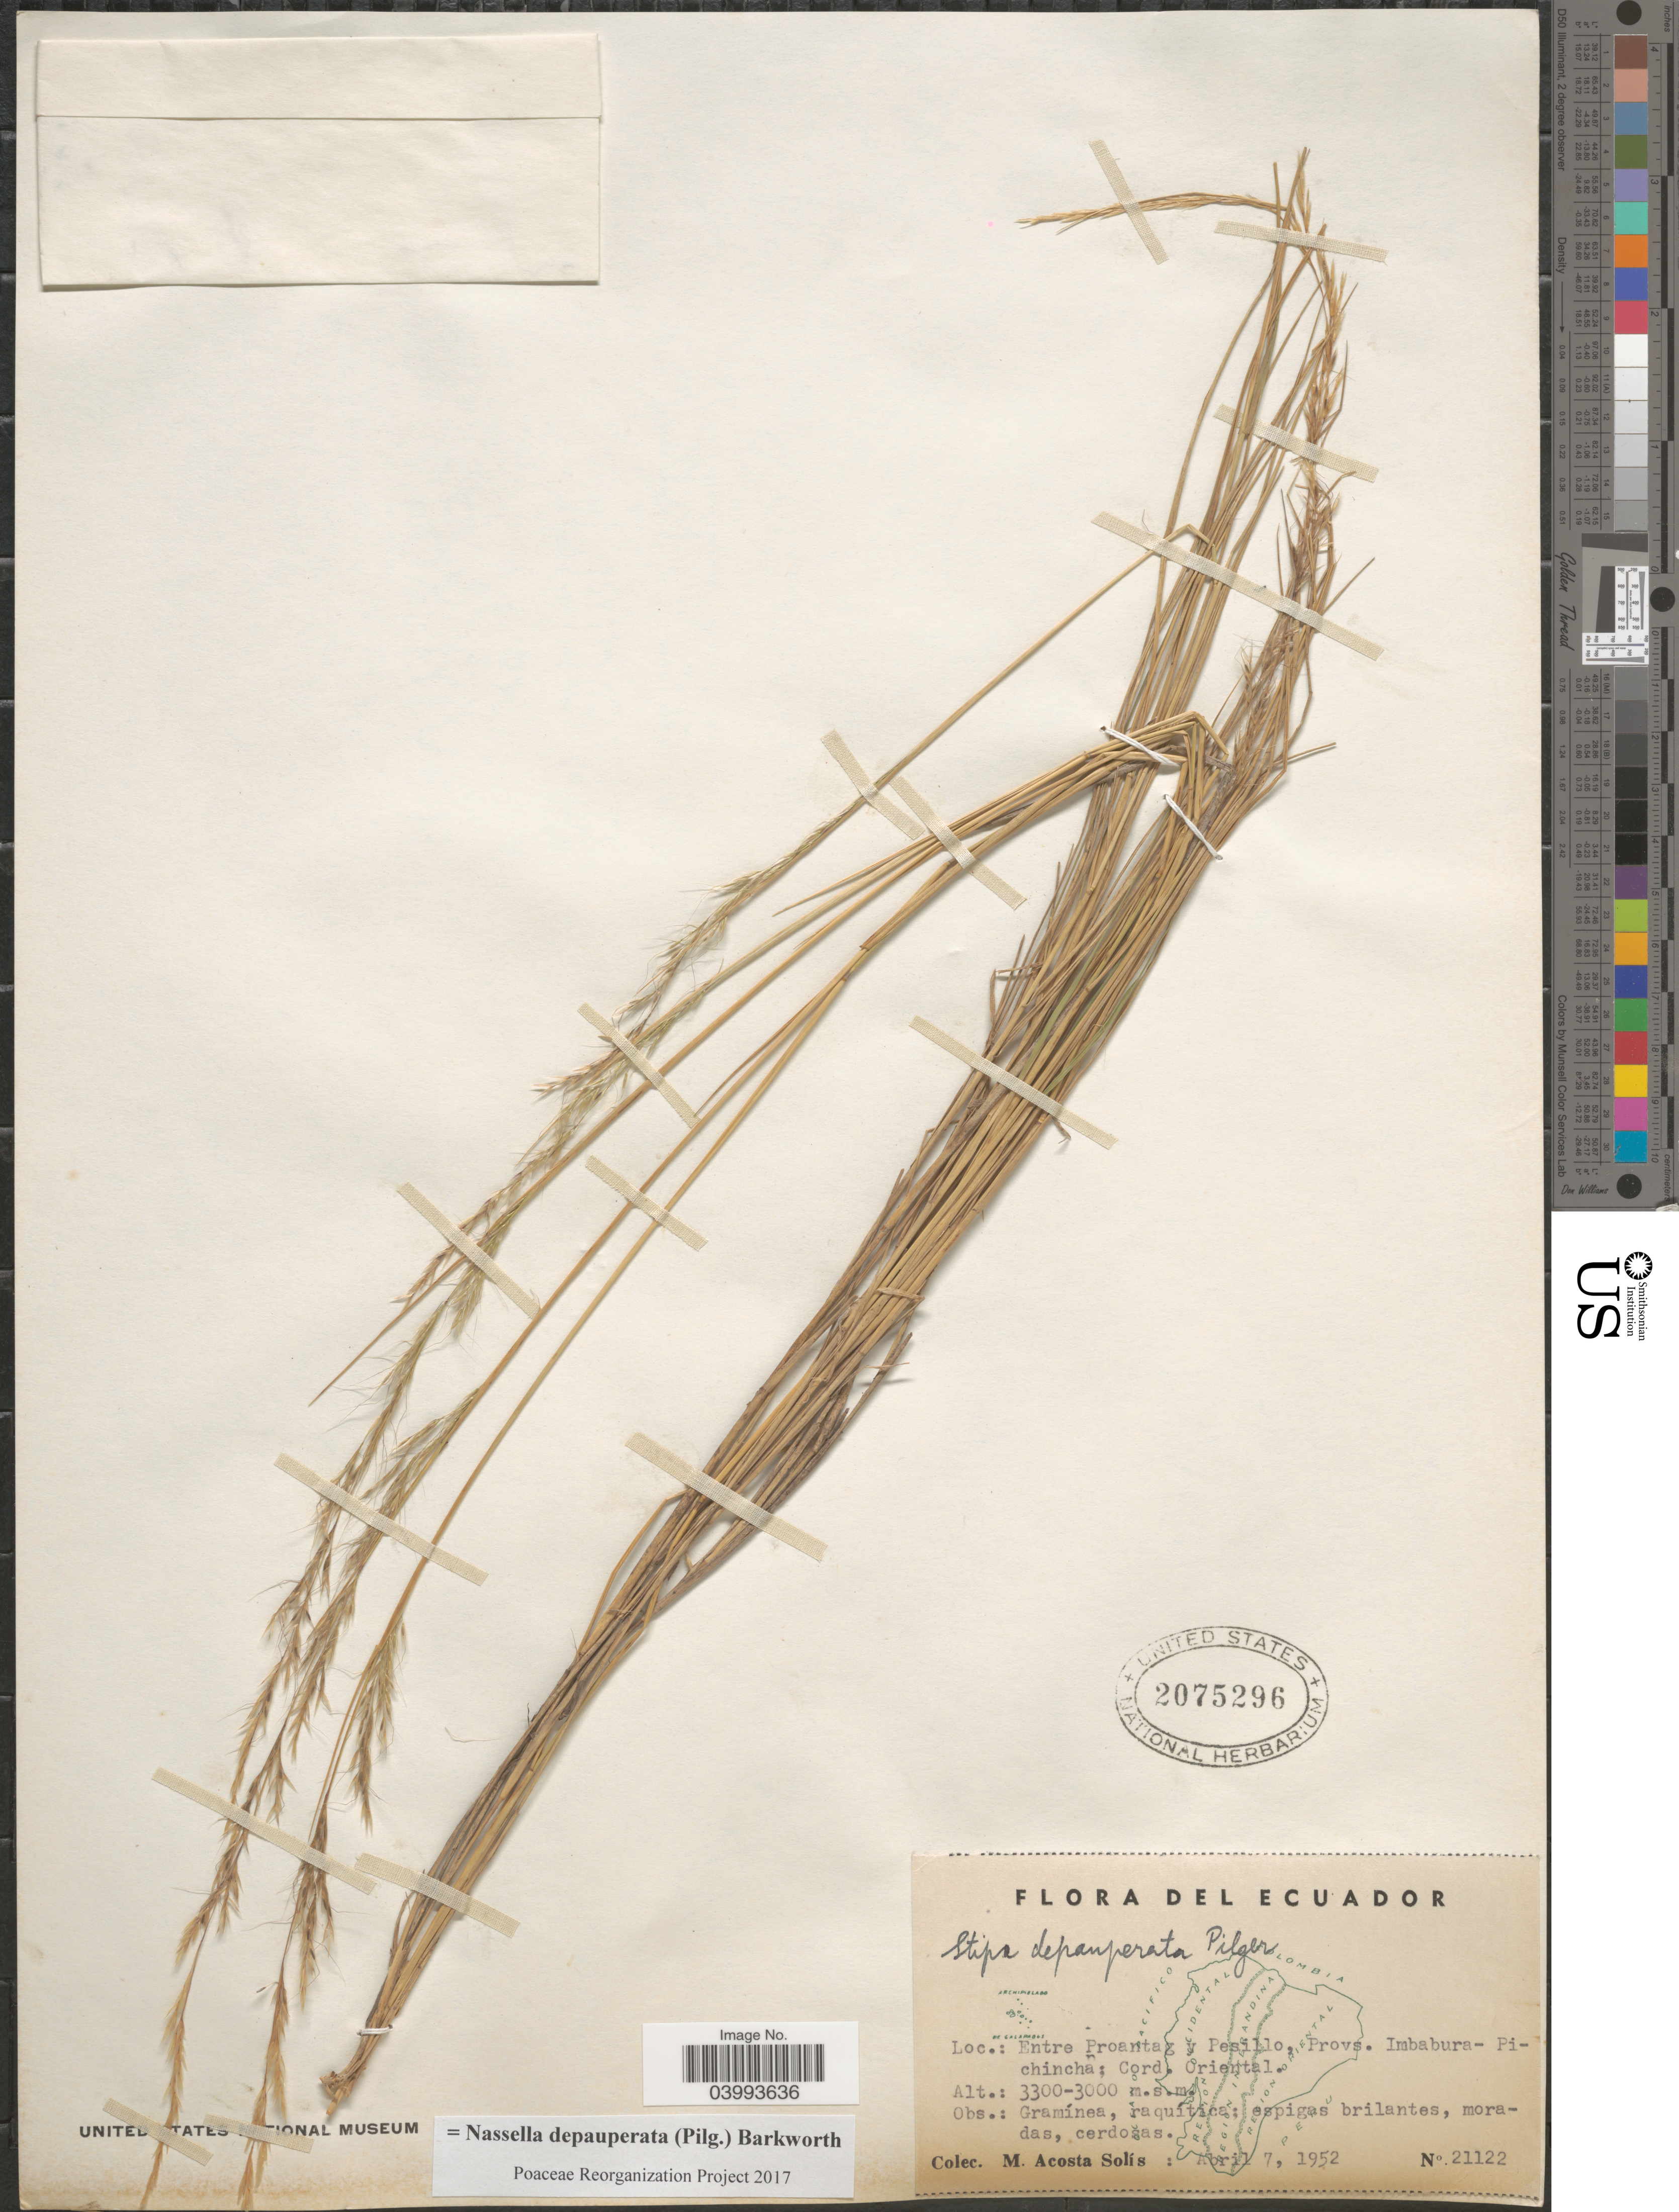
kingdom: Plantae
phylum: Tracheophyta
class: Liliopsida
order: Poales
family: Poaceae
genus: Nassella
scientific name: Nassella depauperata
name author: (Pilg.) Barkworth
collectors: M. Acosta Solis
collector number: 21122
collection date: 1952-04-07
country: Ecuador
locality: Entre Proantag y Pesillo, Provs. Imbabura-Pichincha; Cord. Oriental.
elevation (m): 3000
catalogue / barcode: US 2075296